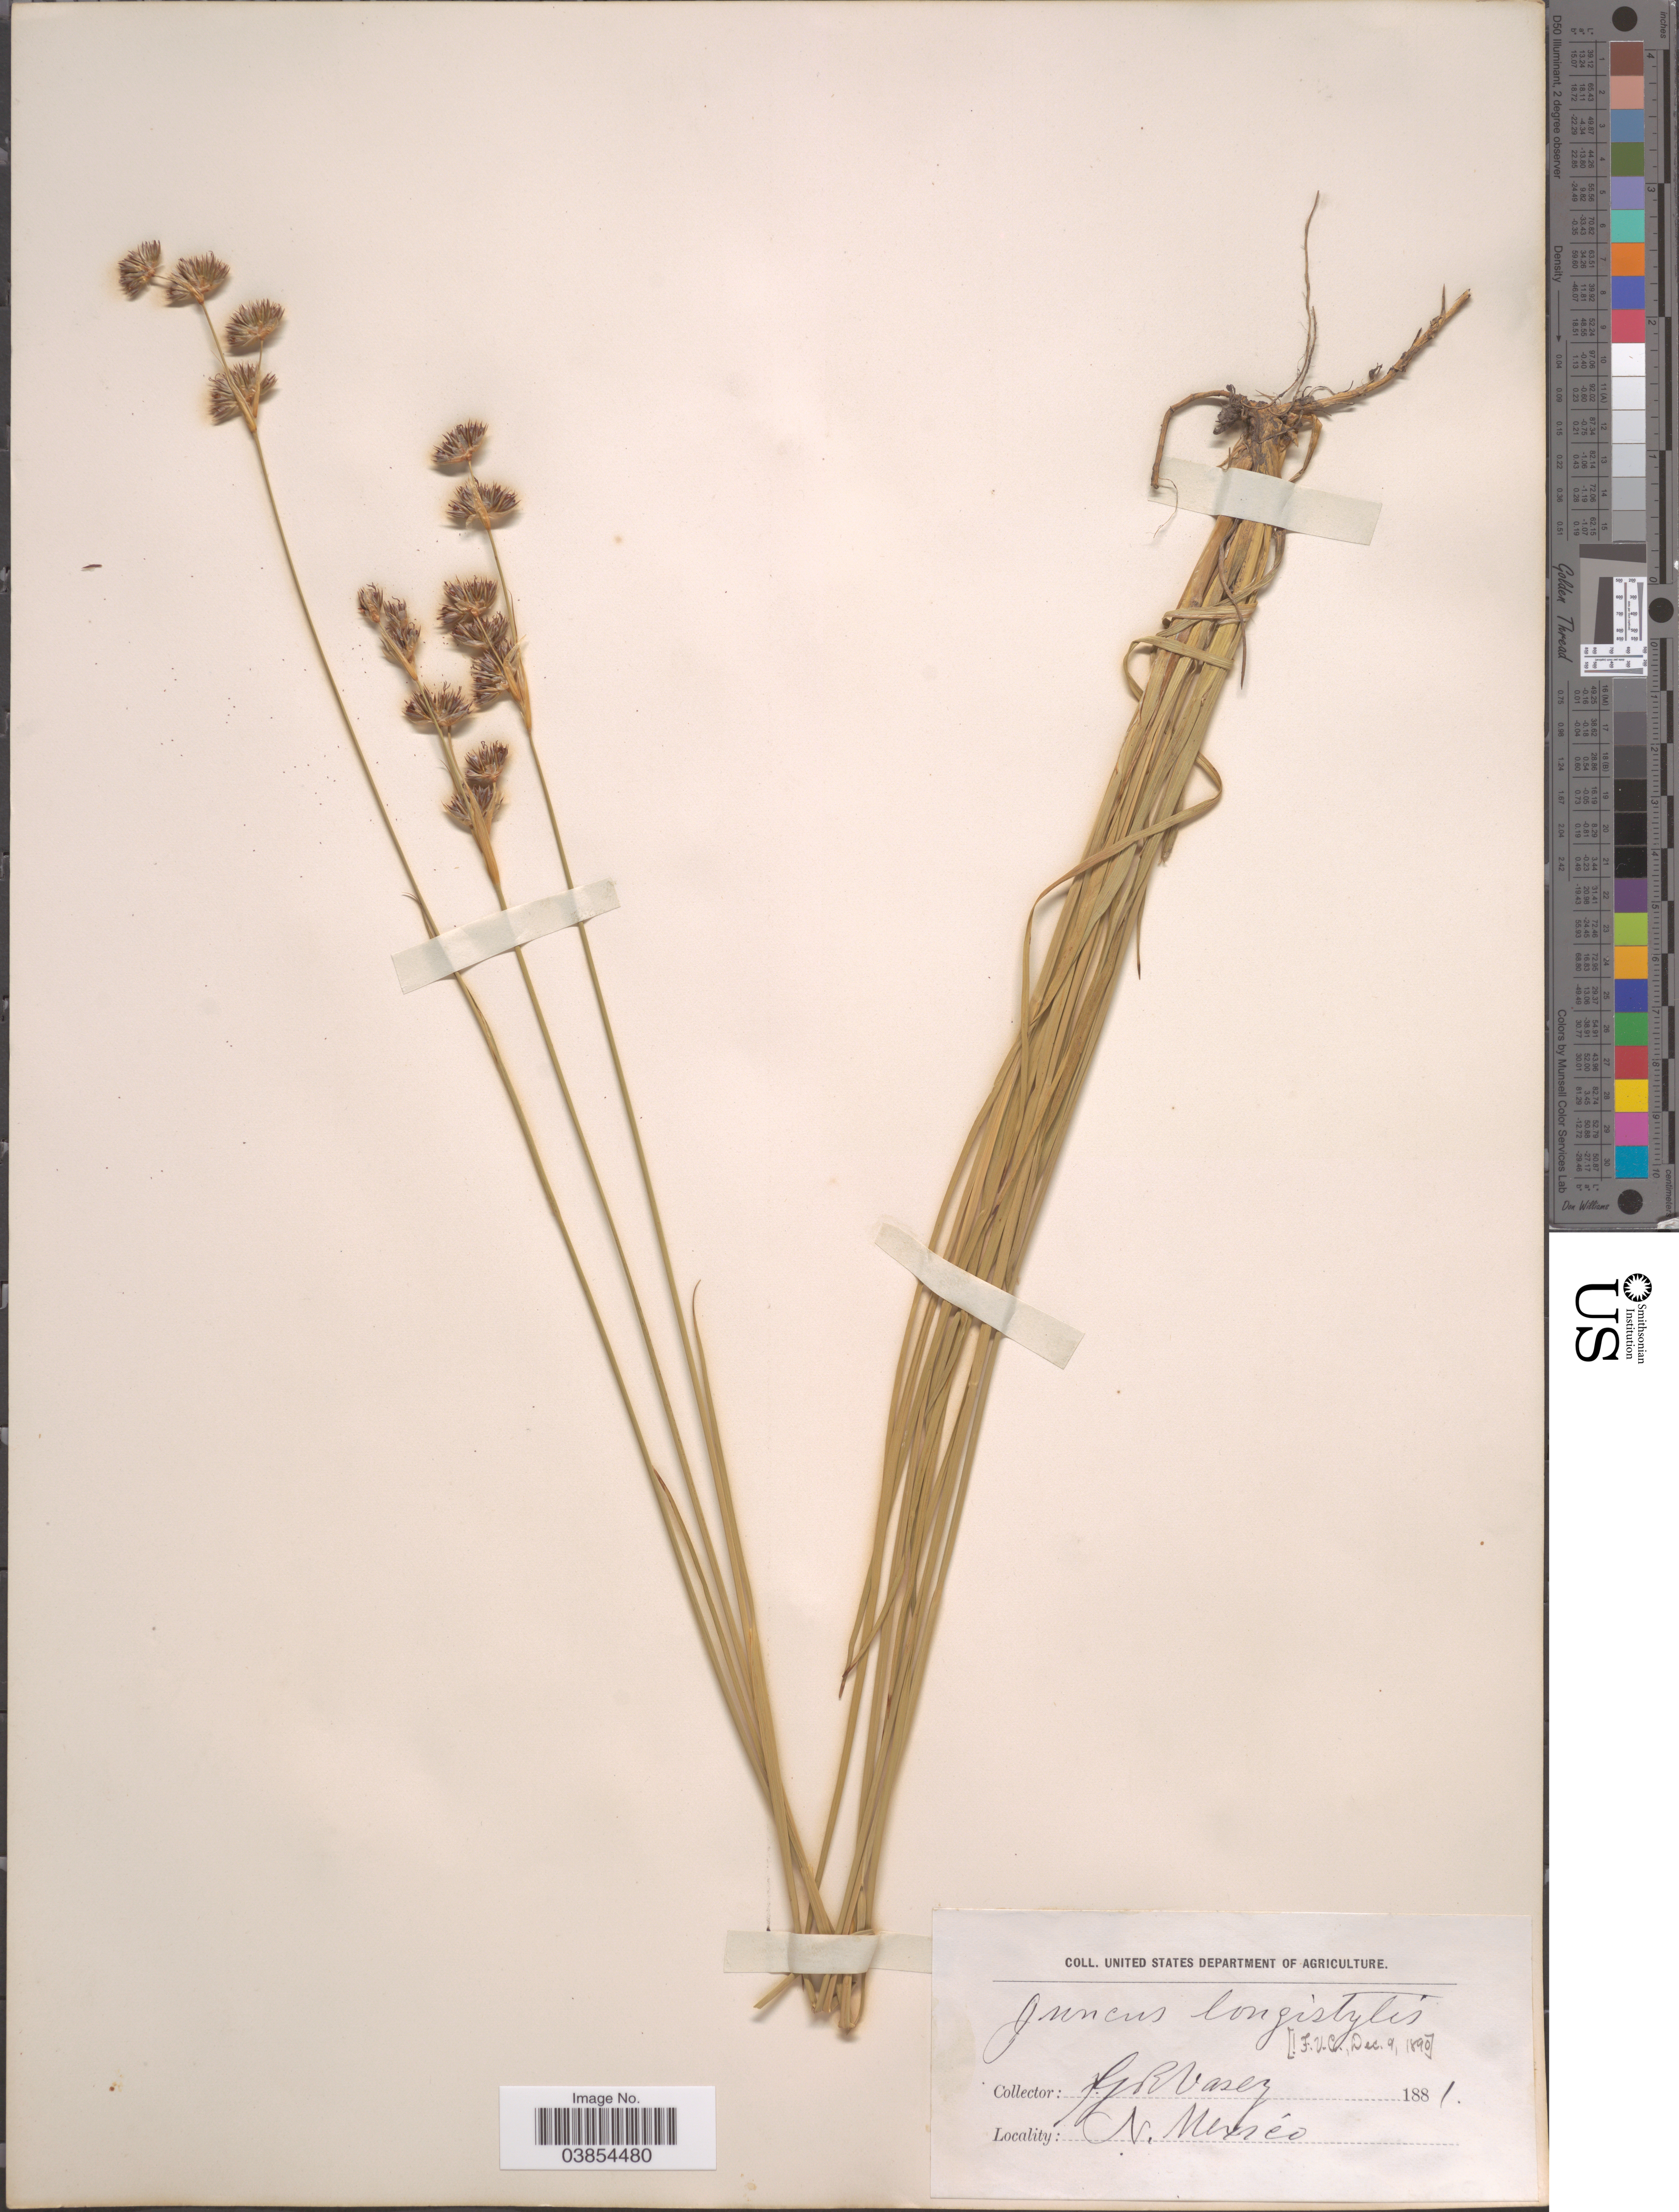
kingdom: Plantae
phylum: Tracheophyta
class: Liliopsida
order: Poales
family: Juncaceae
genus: Juncus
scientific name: Juncus longistylis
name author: Torr.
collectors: G. R. Vasey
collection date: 1881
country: United States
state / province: New Mexico